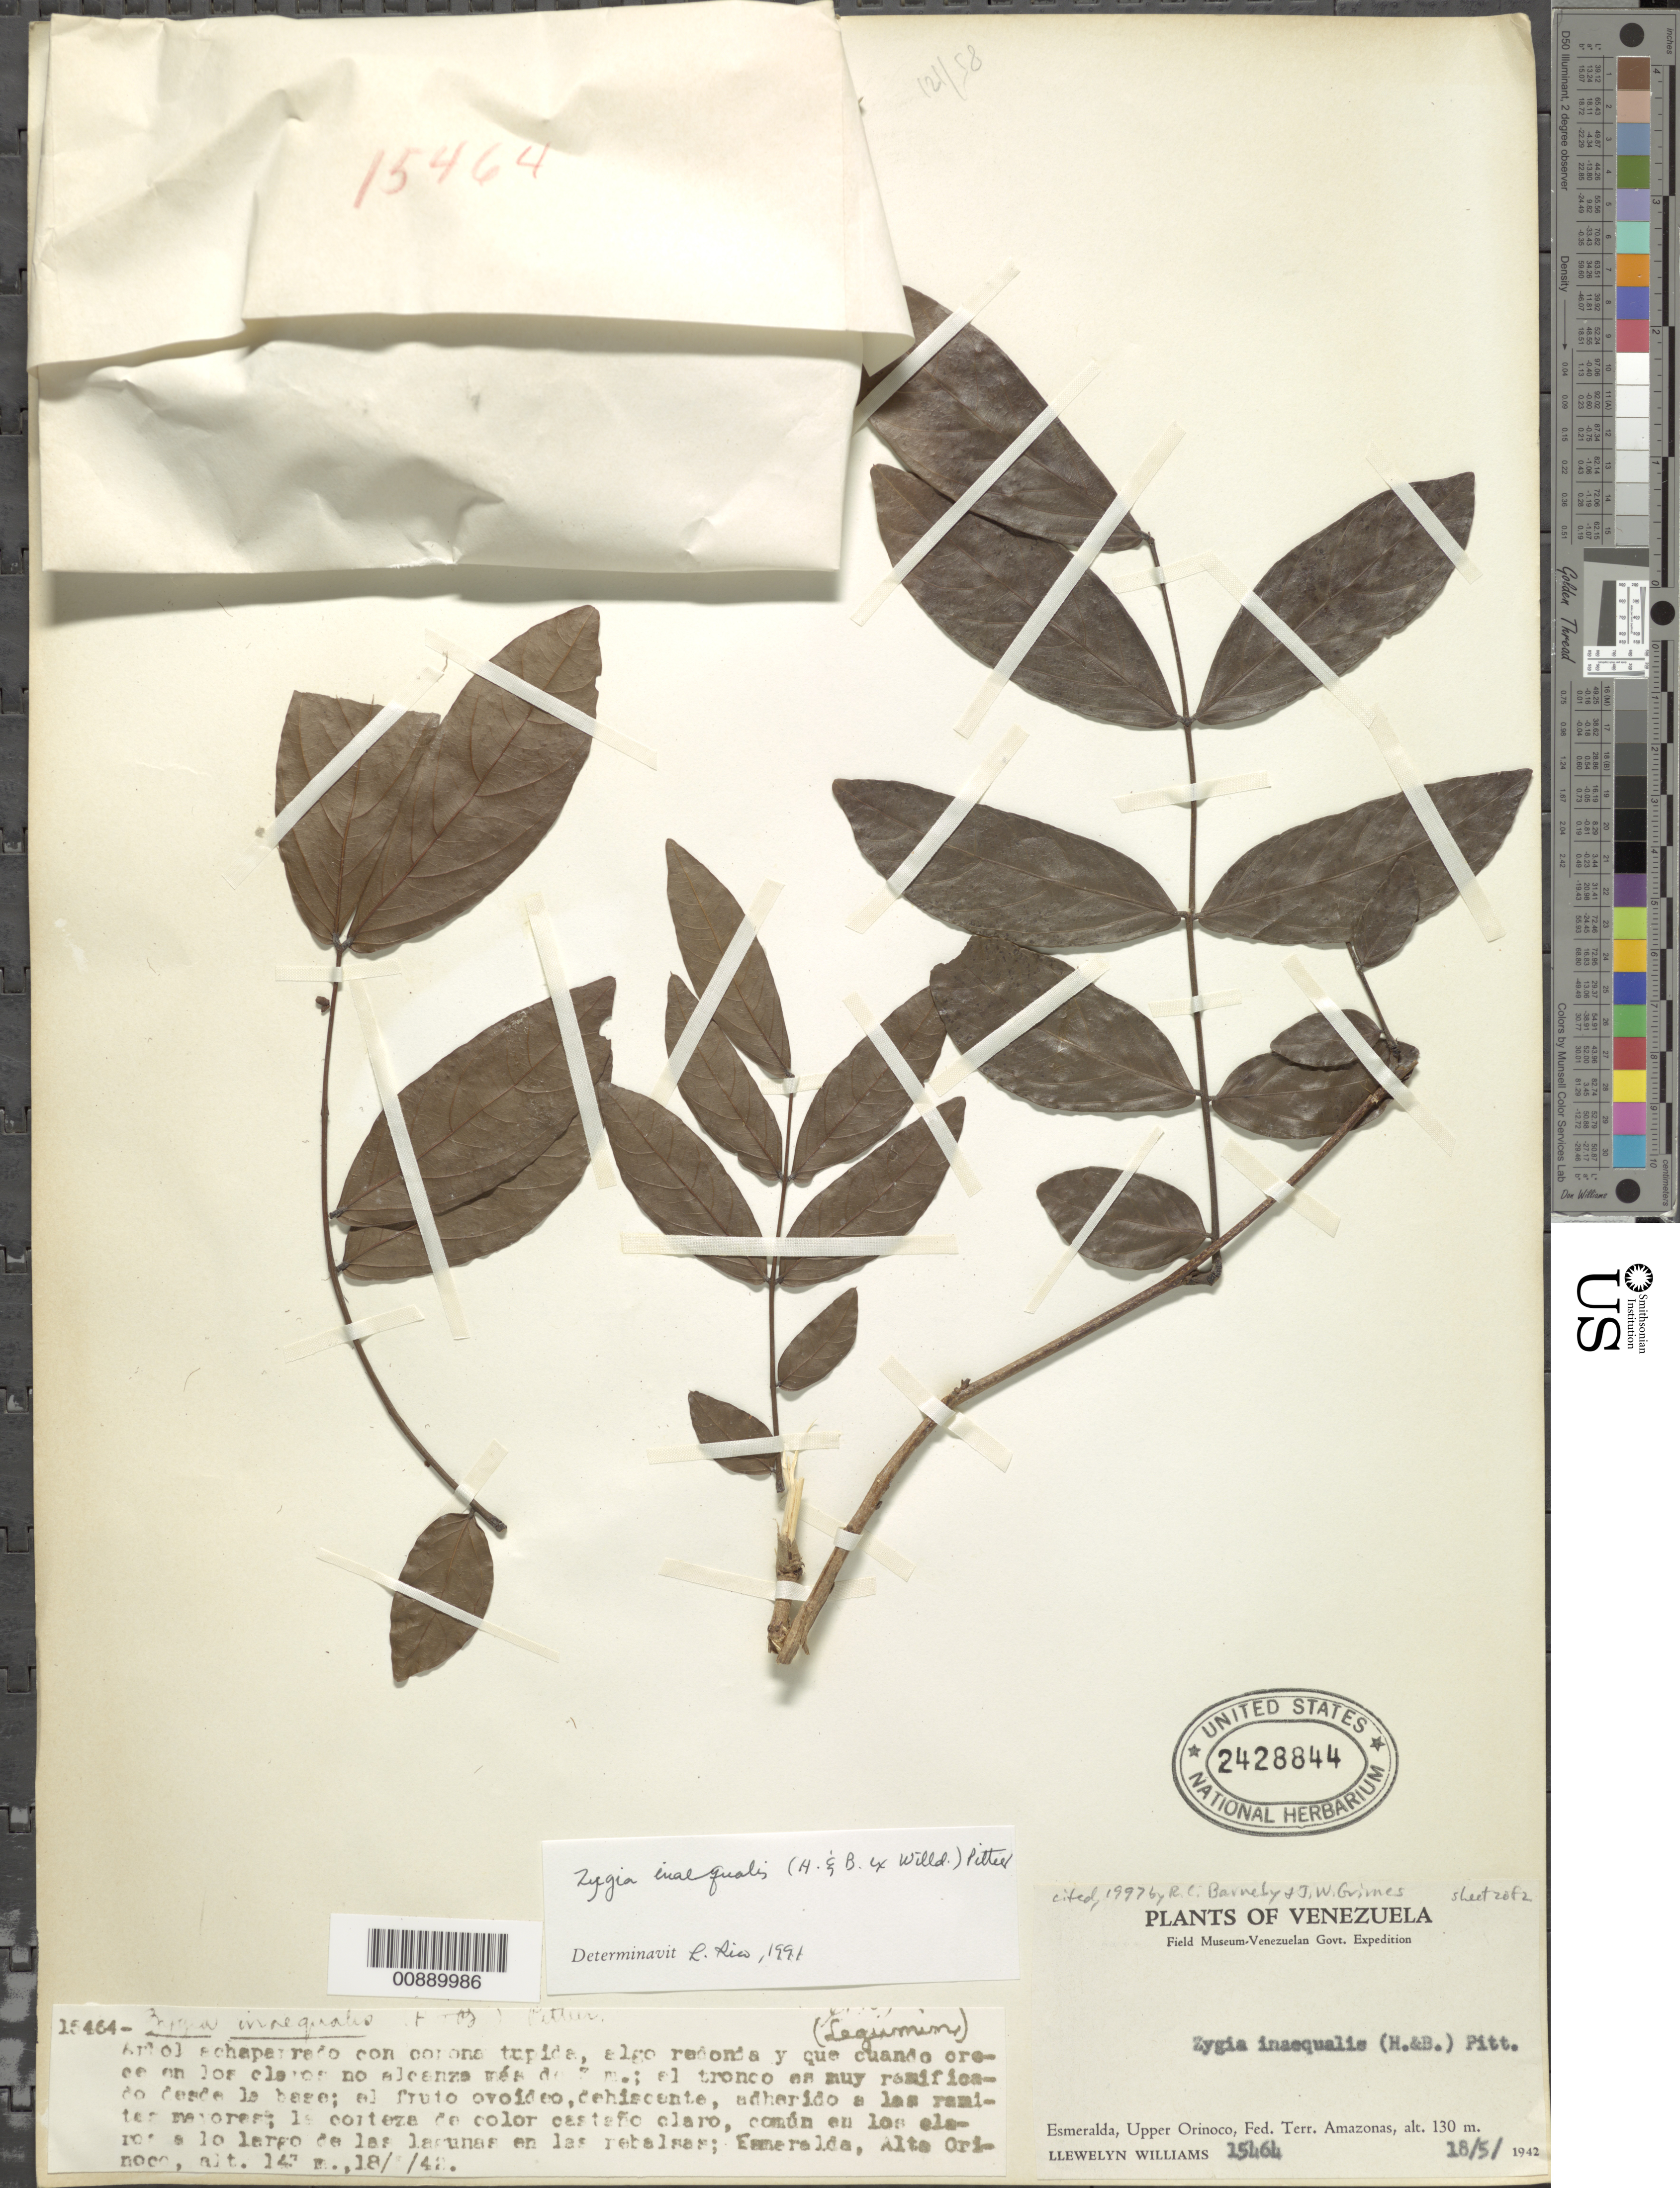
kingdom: Plantae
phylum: Tracheophyta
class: Magnoliopsida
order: Fabales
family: Fabaceae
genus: Zygia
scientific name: Zygia inaequalis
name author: (Humb. & Bonpl. ex Willd.) Pittier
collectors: Ll. Williams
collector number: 15464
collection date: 1942-05-18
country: Venezuela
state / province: Amazonas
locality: Esmeralda, Upper Orinoco, Fed. terr. Amazonas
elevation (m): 130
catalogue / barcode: US 2428844